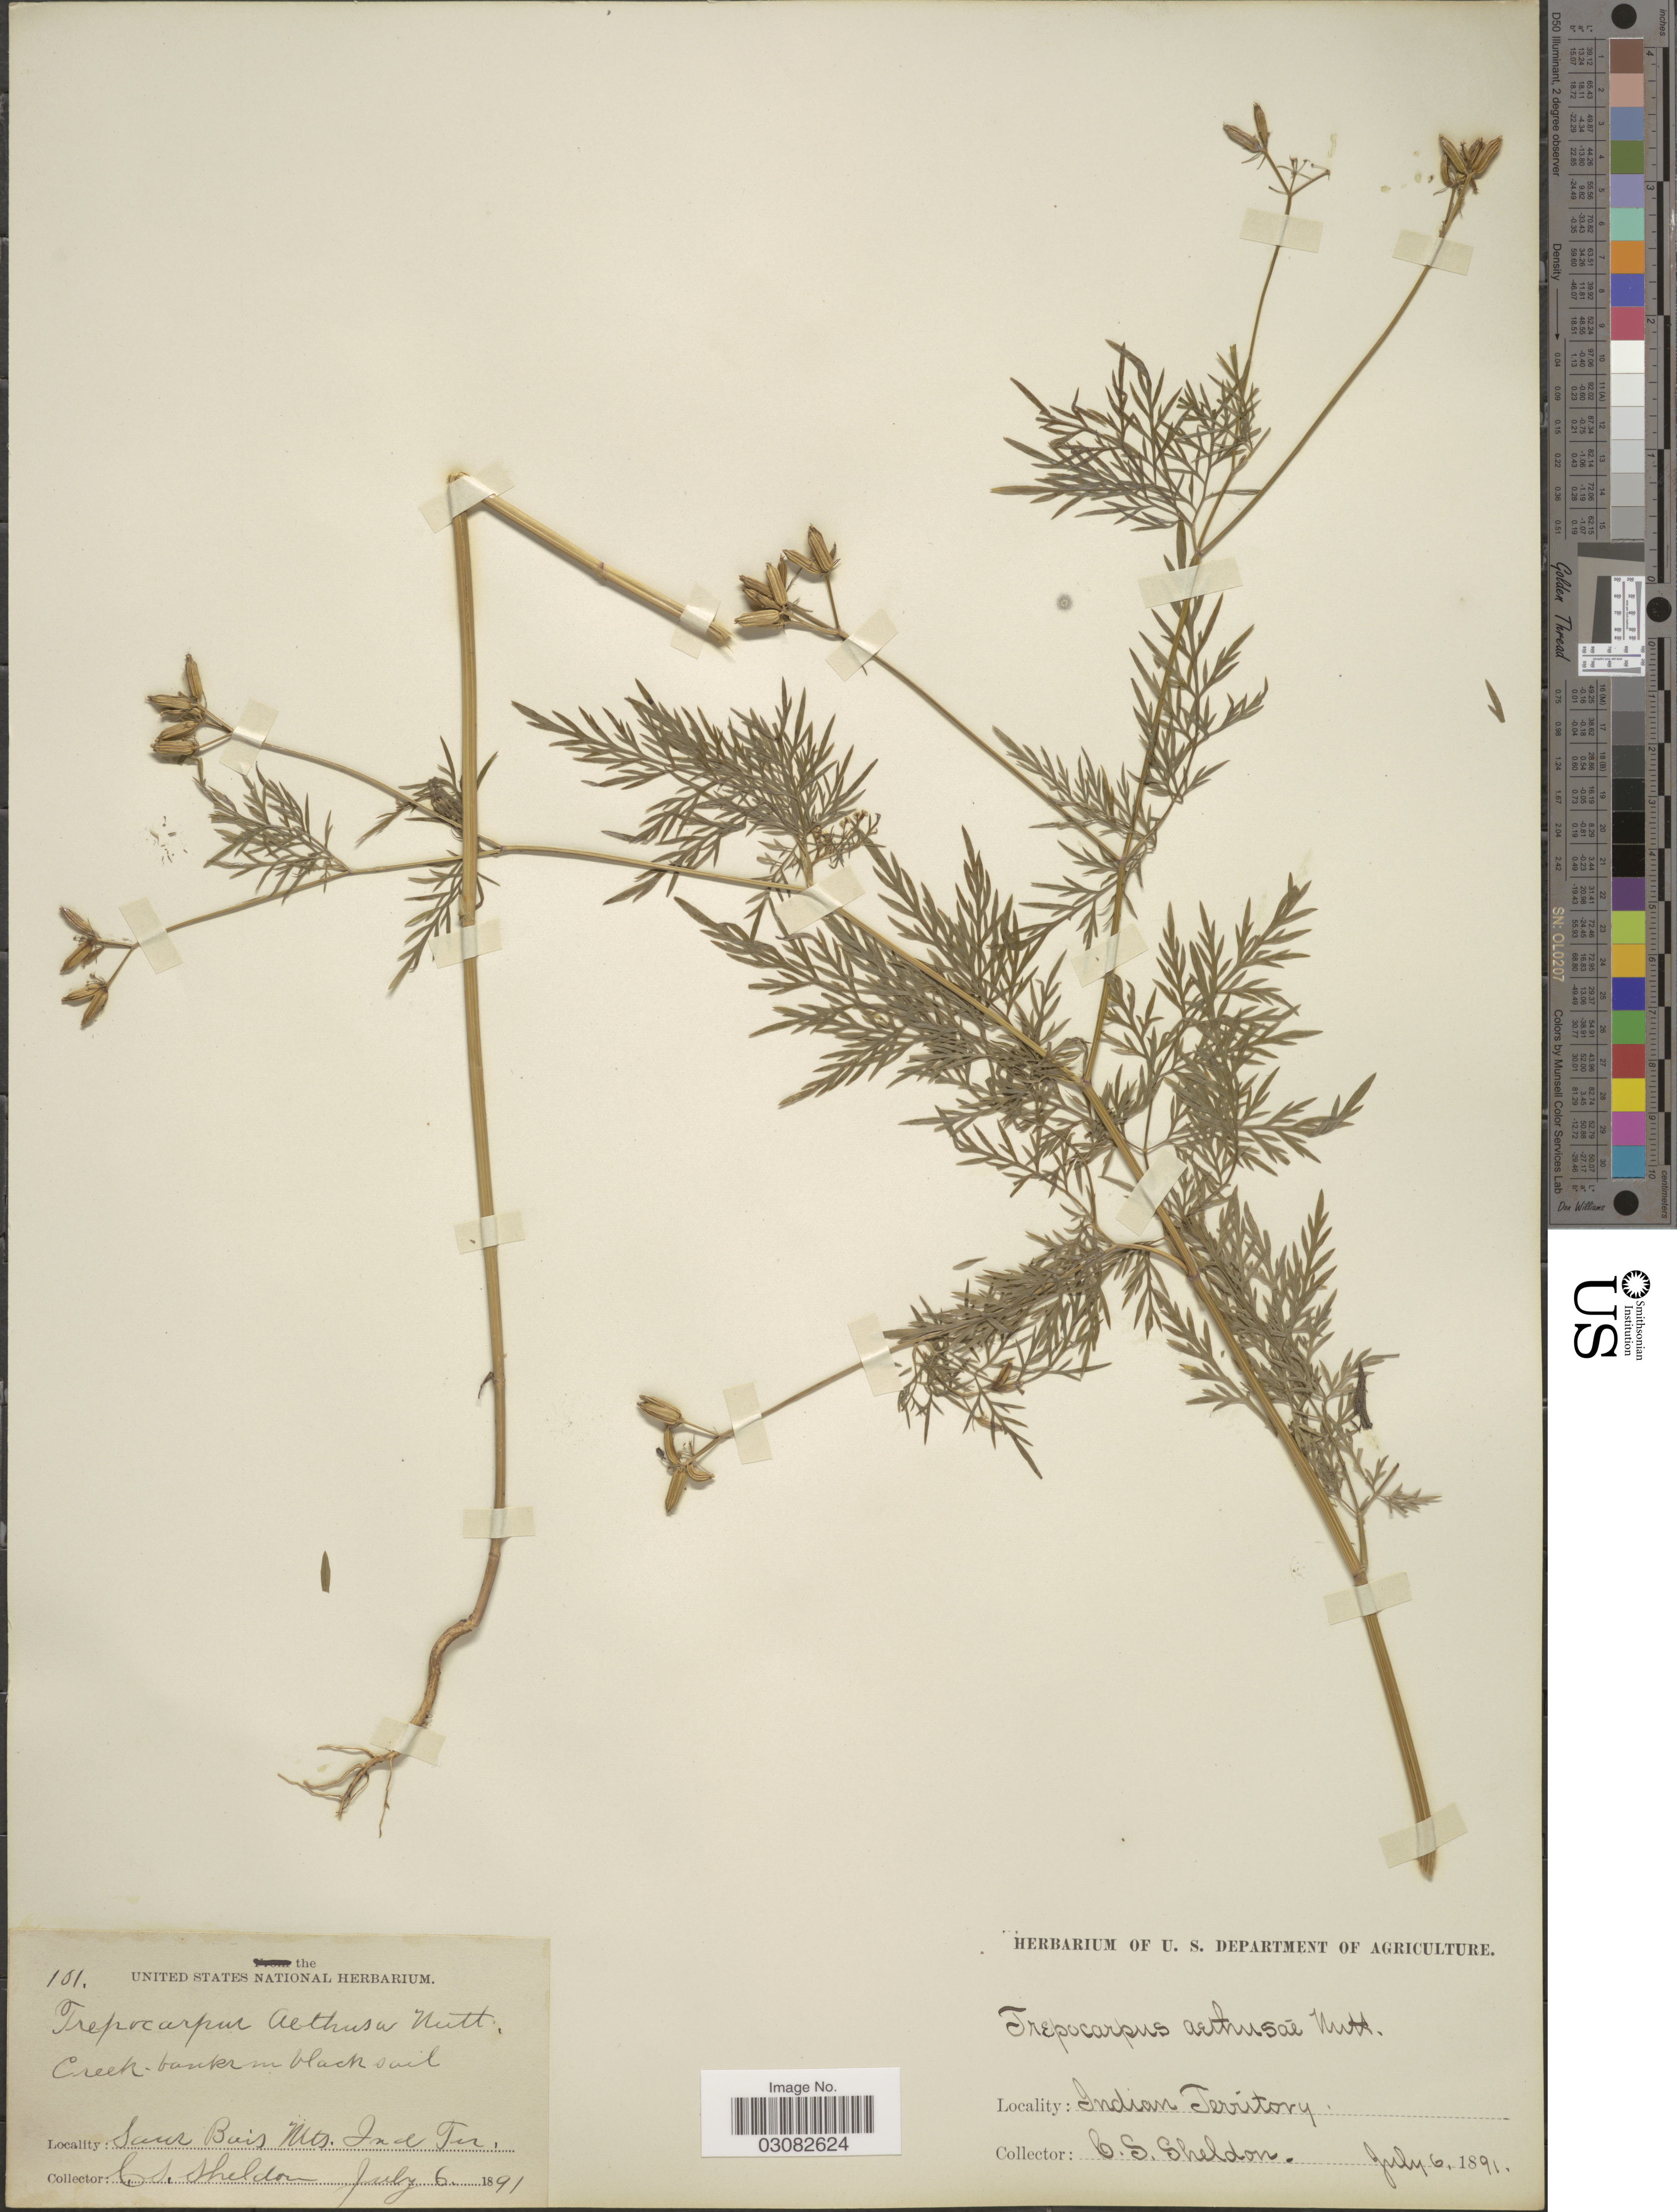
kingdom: Plantae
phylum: Tracheophyta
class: Magnoliopsida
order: Apiales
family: Apiaceae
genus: Trepocarpus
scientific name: Trepocarpus aethusae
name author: Nutt. ex DC.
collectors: C. S. Sheldon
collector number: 101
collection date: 1891-07-06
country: United States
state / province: Oklahoma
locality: Sans Bois Mts. Indian Territory.